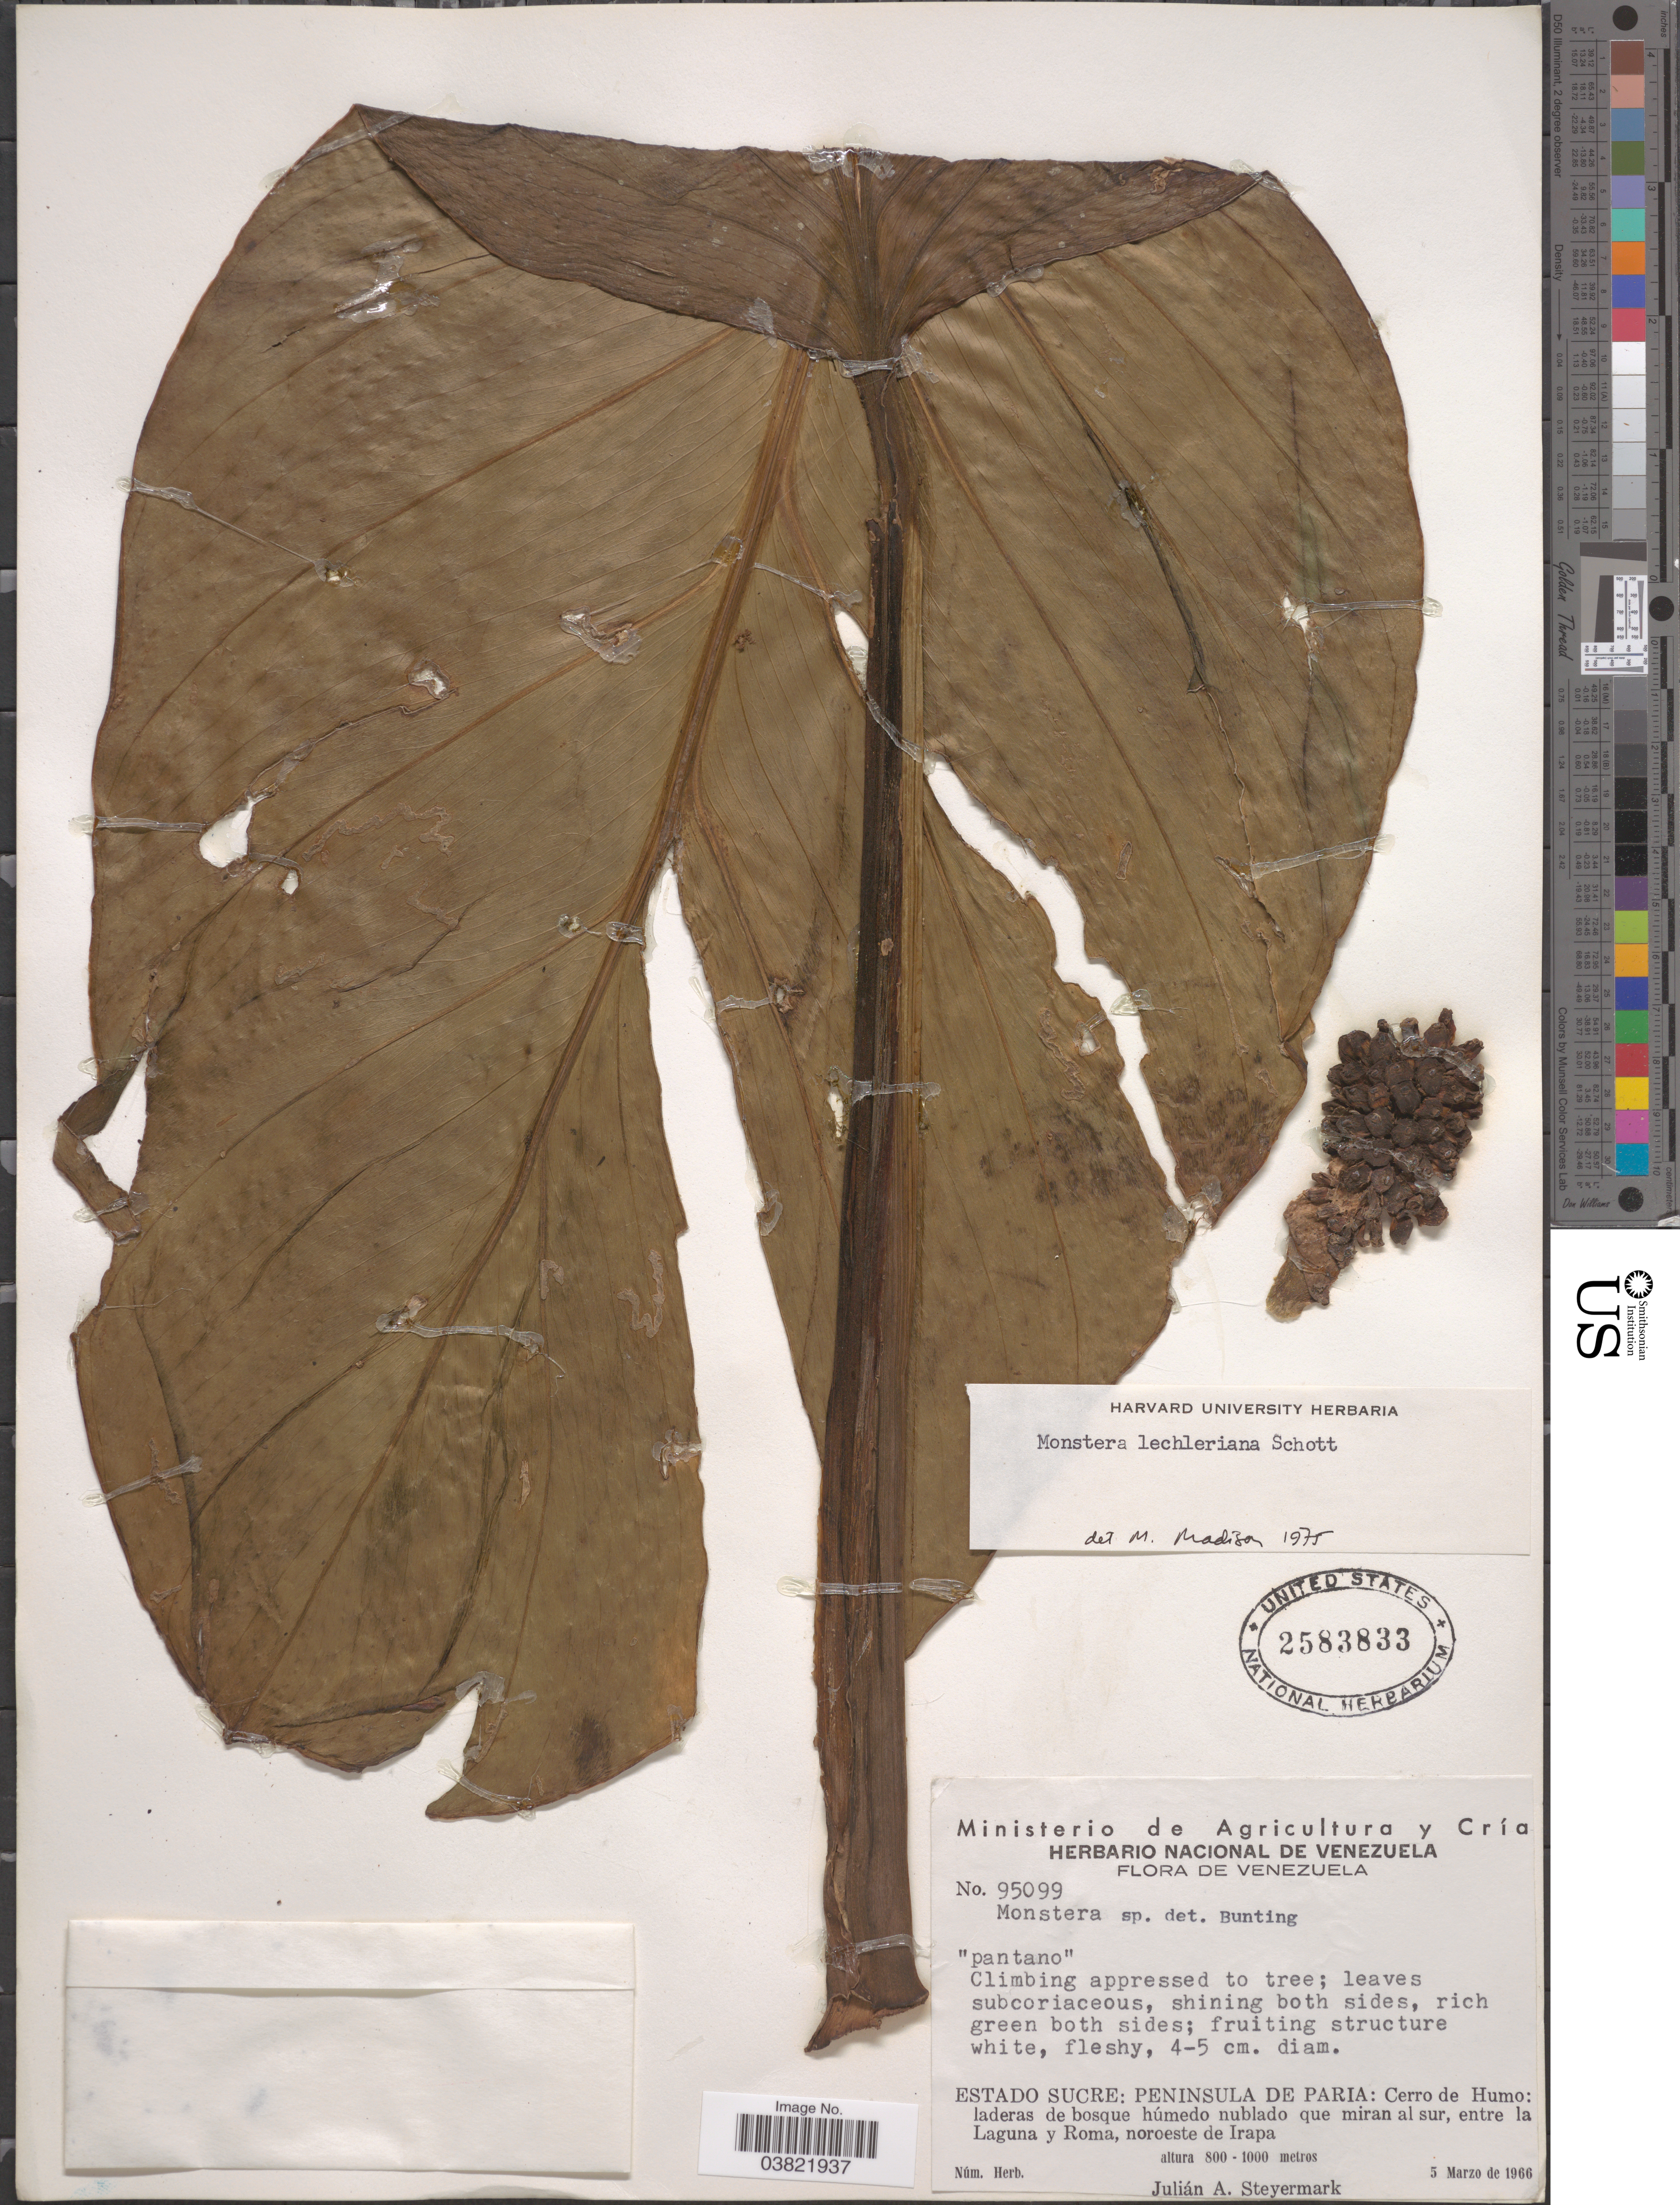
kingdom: Plantae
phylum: Tracheophyta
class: Liliopsida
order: Alismatales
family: Araceae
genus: Monstera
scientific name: Monstera lechleriana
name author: Schott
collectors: J. Steyermark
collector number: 95099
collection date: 1966-03-05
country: Venezuela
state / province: Sucre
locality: Peninsula de Paria: Cerro de Humo: laderas de bosque húmedo nublado que miran al sur, entre la Laguna y Roma, noroeste de Irapa.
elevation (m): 800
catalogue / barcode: US 2583833